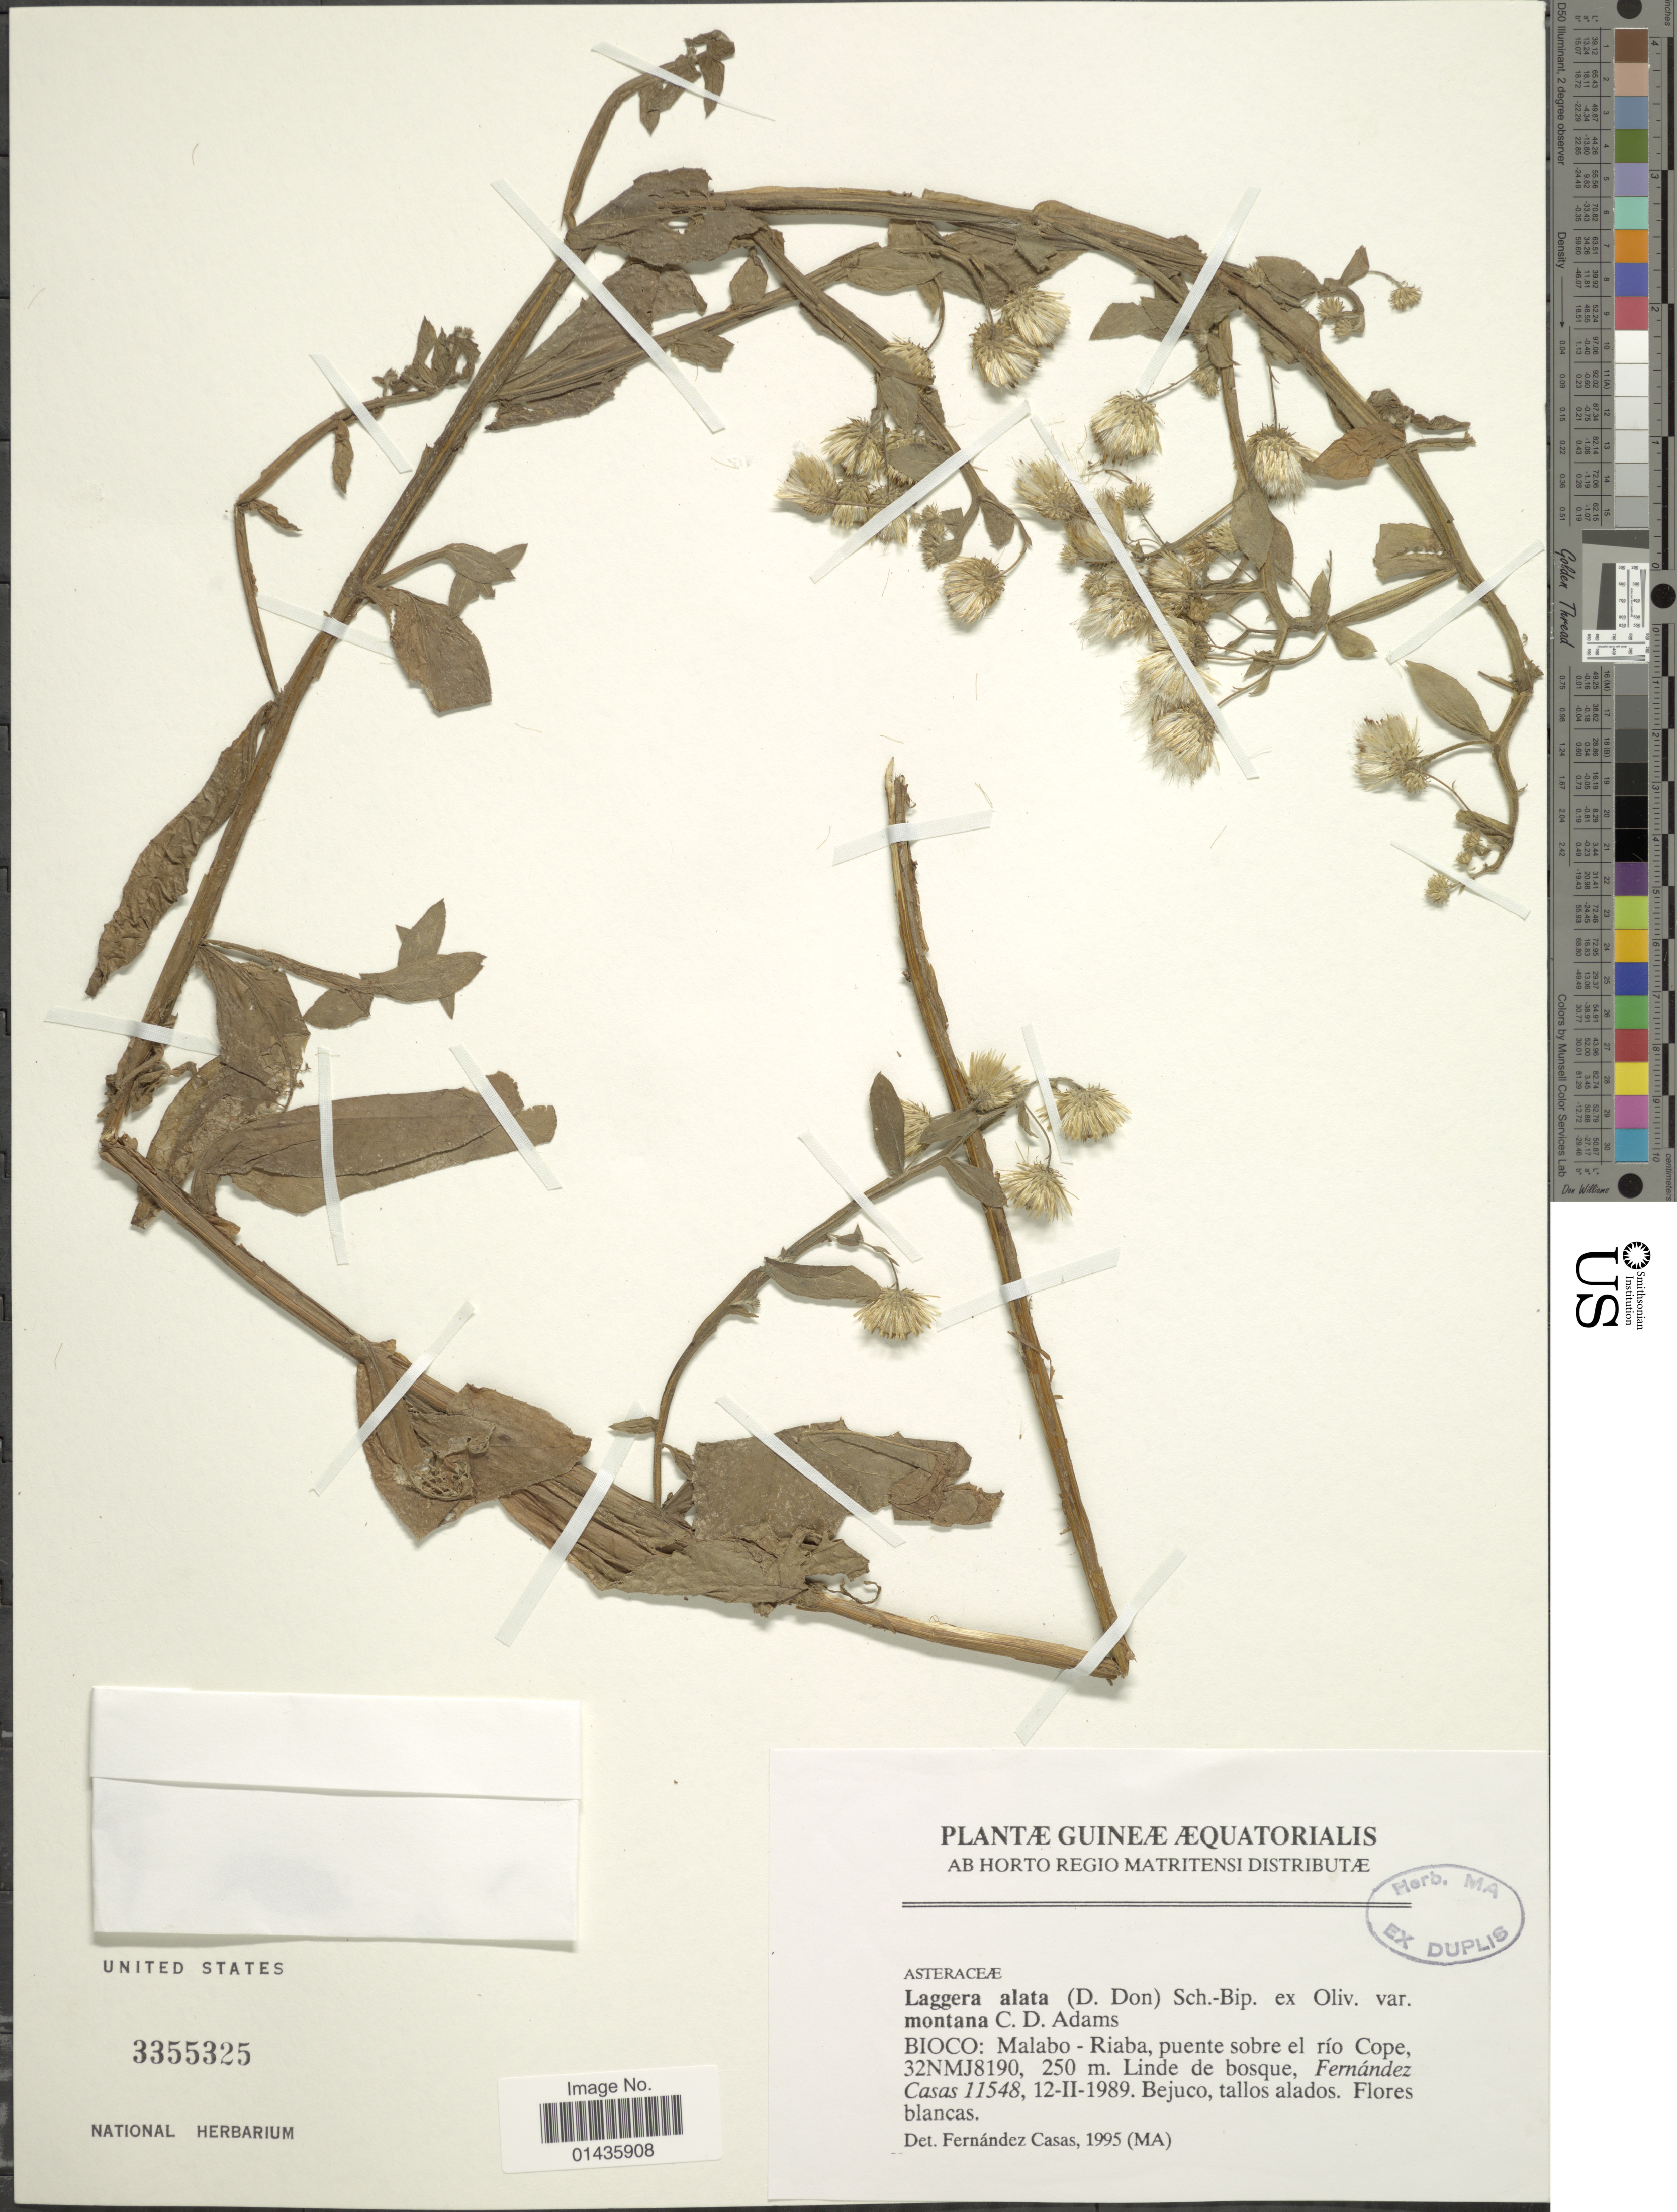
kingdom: Plantae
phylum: Tracheophyta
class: Magnoliopsida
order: Asterales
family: Asteraceae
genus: Laggera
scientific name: Laggera alata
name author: Sch. Bip.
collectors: F. Casas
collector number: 11548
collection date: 1989-02-12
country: Equatorial Guinea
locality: Bioco, Malabo, Riaba, puente sobre el rio Cope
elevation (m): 250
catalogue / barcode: US 3355325